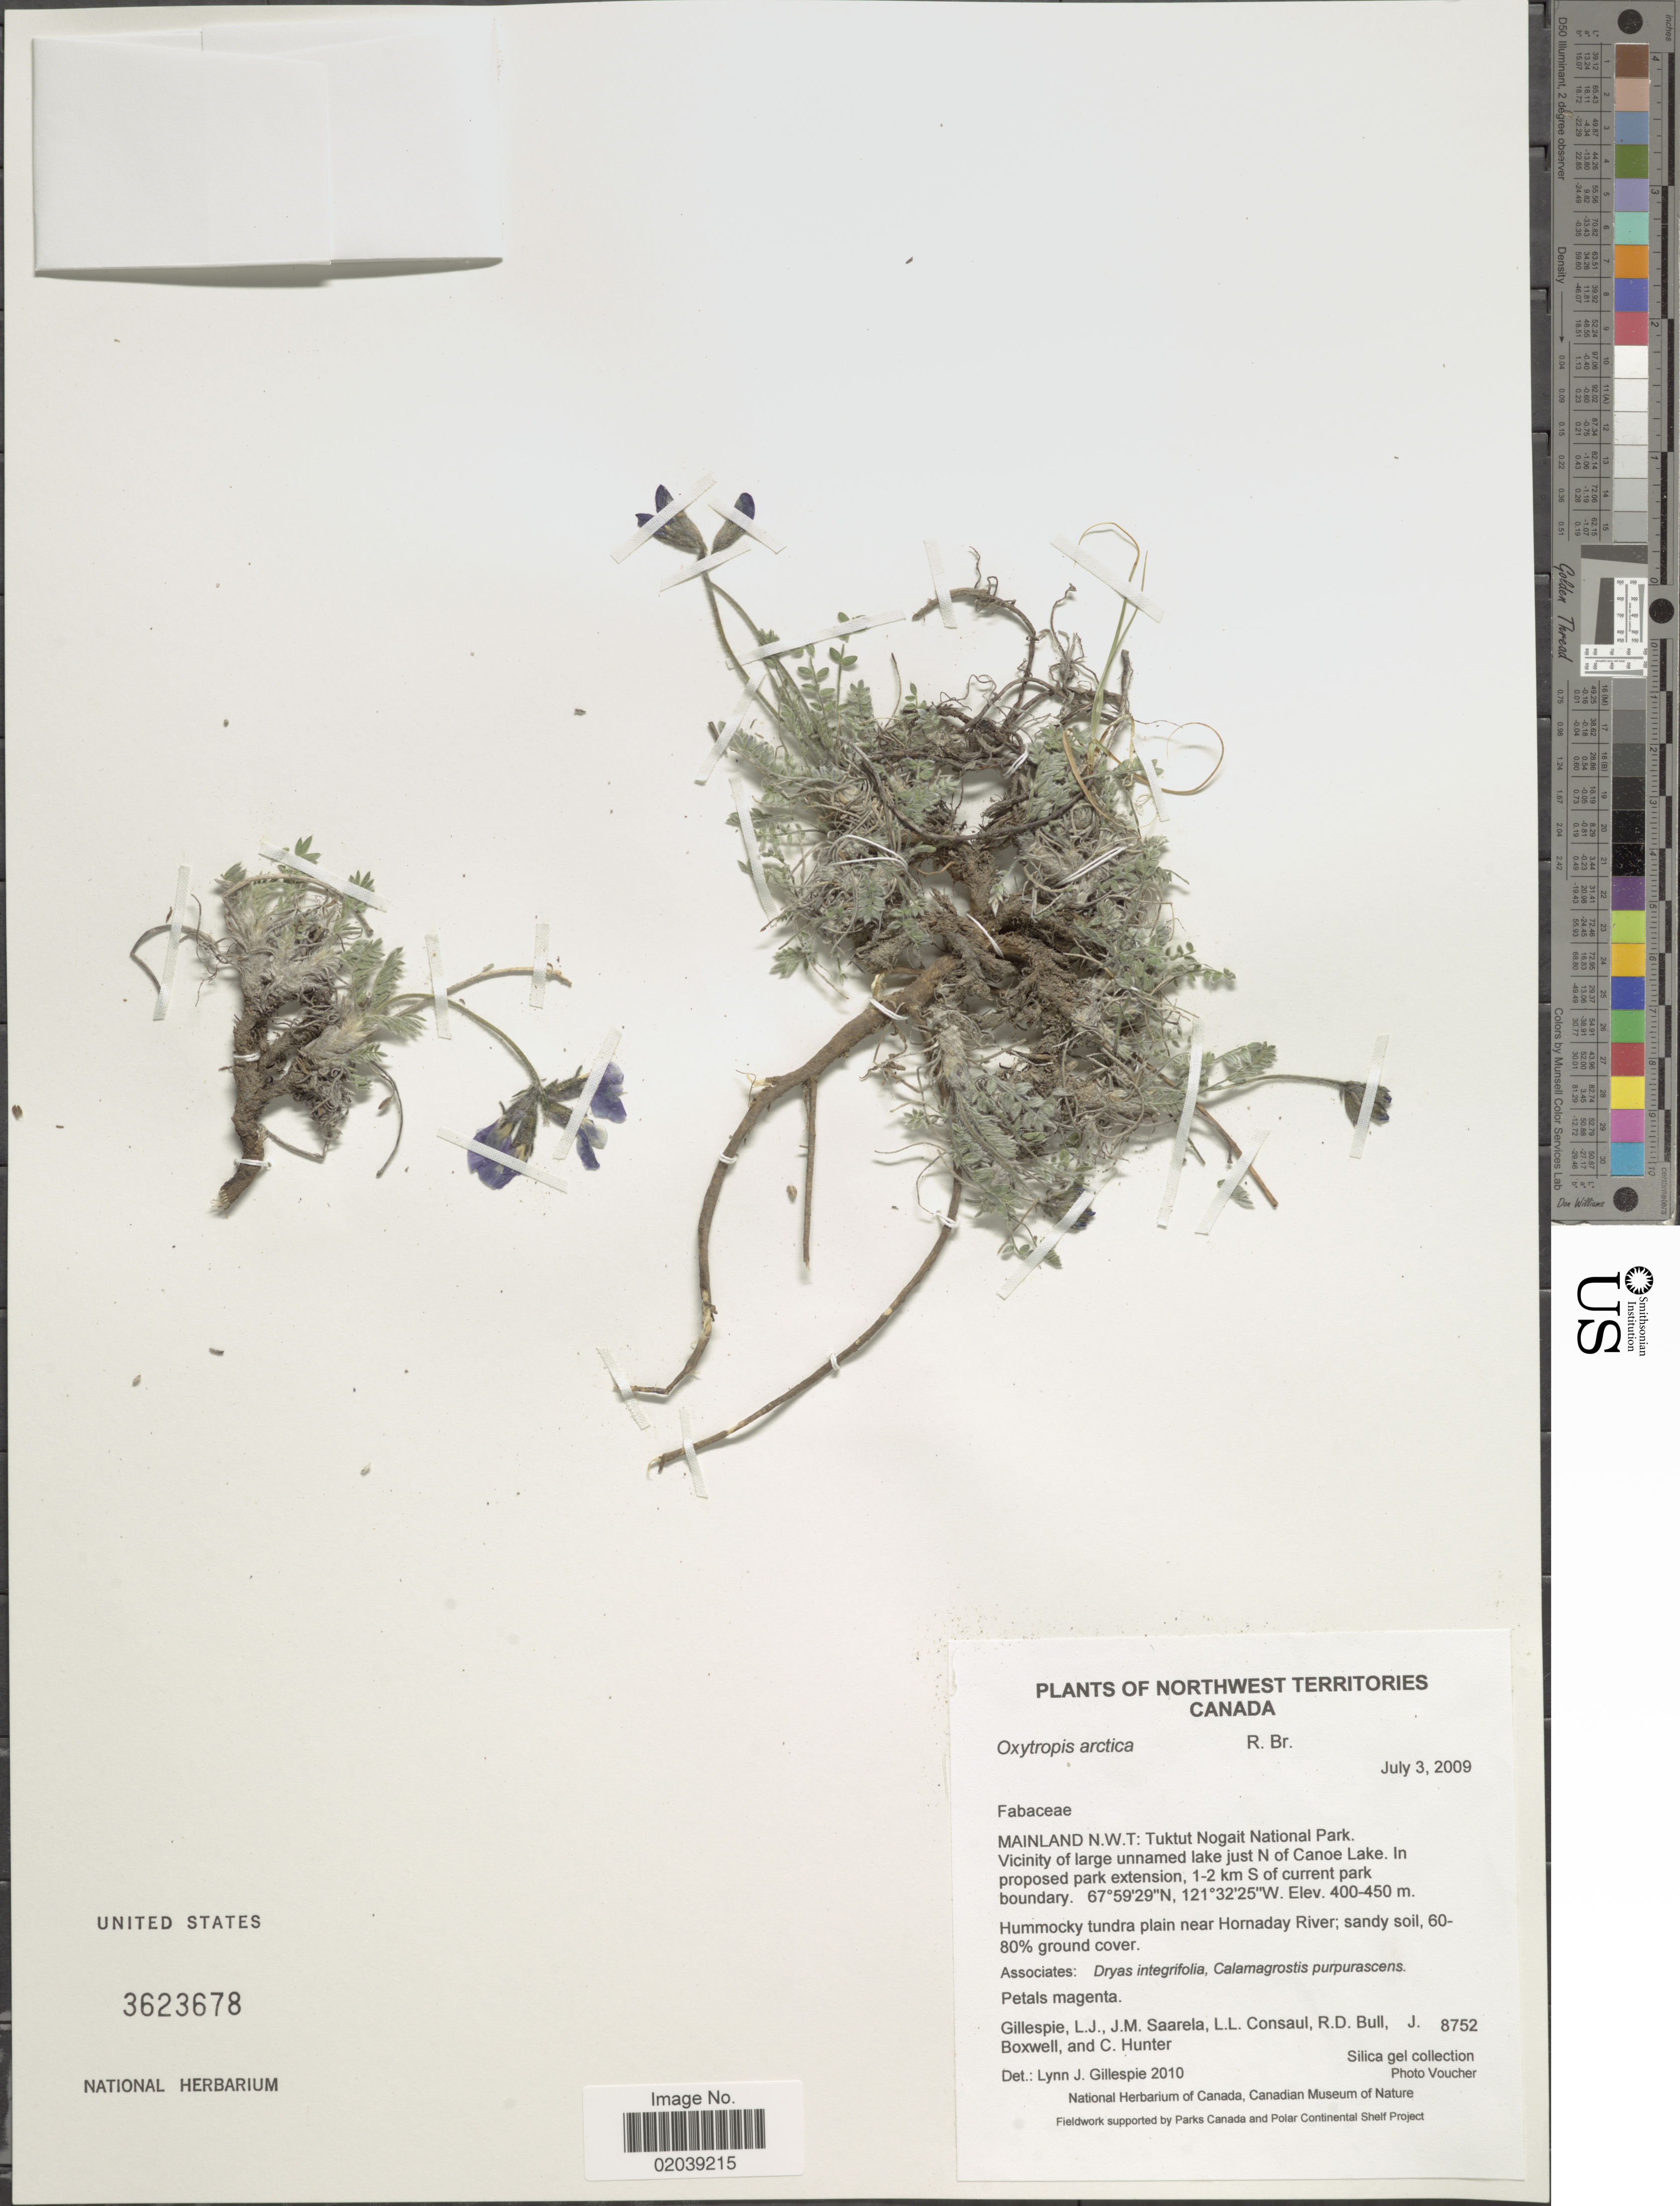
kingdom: Plantae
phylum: Tracheophyta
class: Magnoliopsida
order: Fabales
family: Fabaceae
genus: Oxytropis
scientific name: Oxytropis arctica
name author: R. Br.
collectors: L. Gillespie, J. Saarela, L. Consaul, R. Bull & et al.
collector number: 8752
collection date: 2009-07-03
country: Canada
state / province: Northwest Territories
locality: Mainland N.W.T.: Tuktut Nogait National Park. Vicinity of large unnamed lake just N of Canoe Lake. In proposed park extension, 1-2 km S of current park boundary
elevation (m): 400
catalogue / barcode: US 3623678